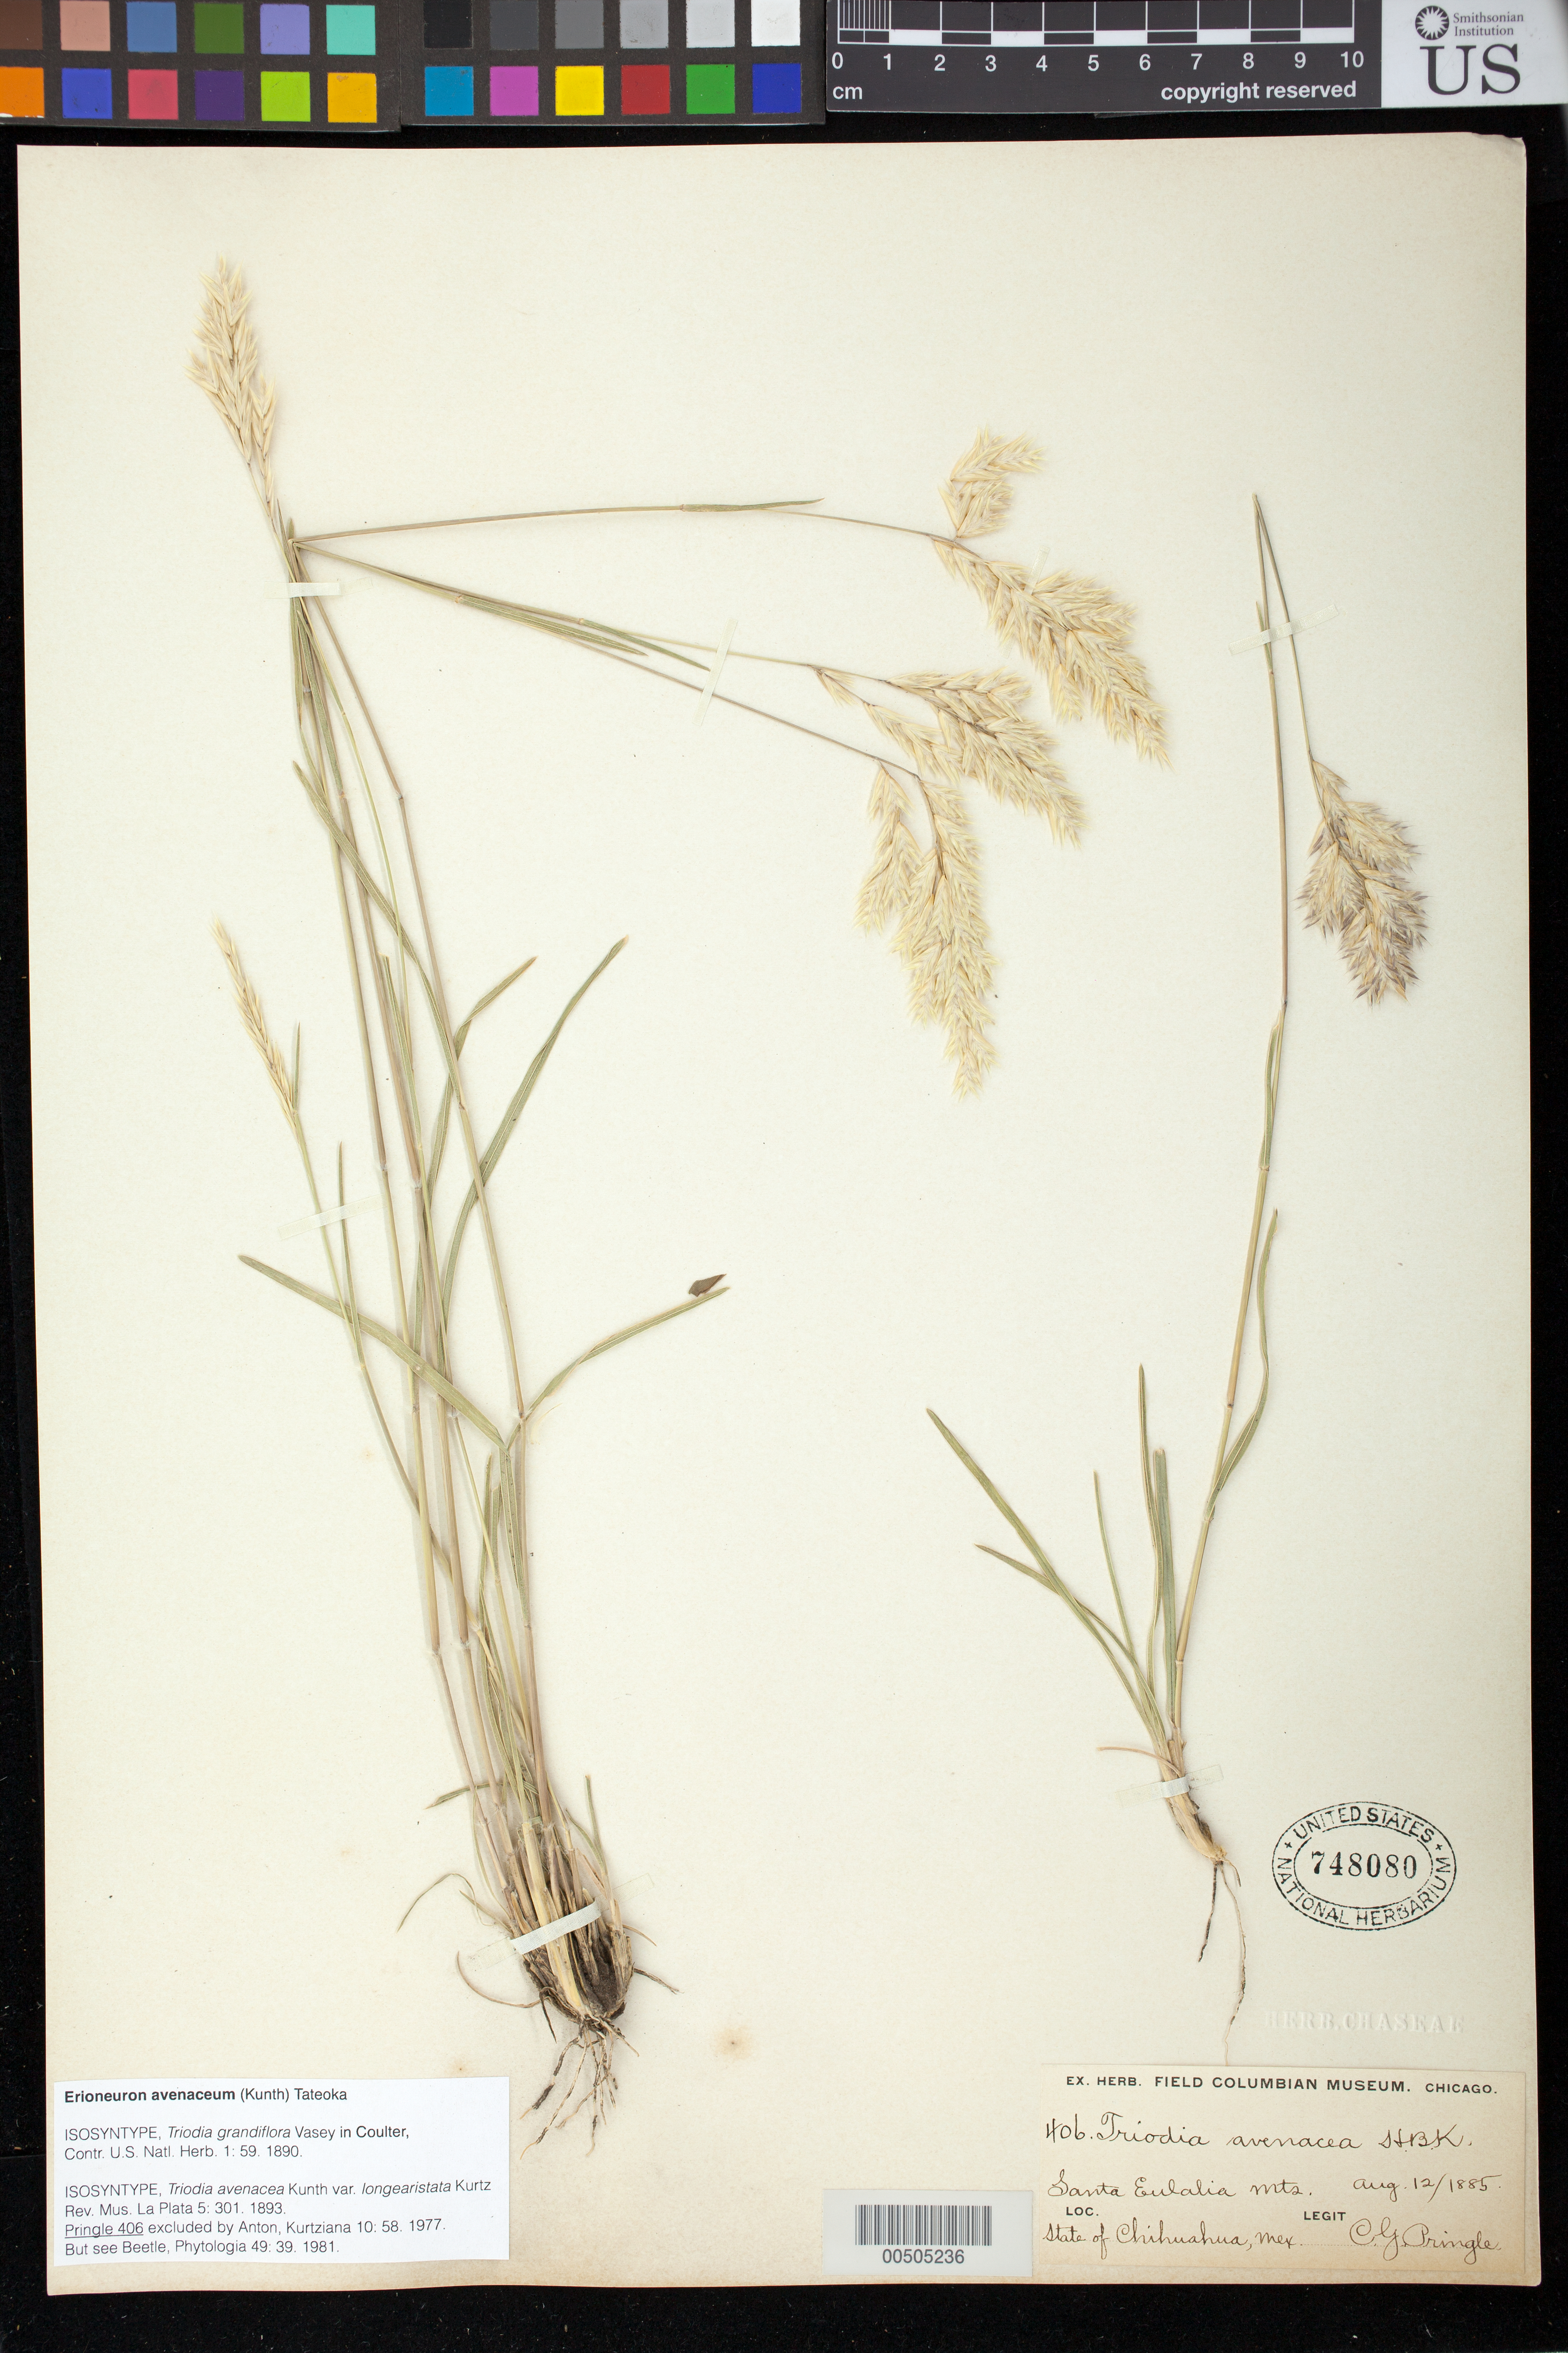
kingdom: Plantae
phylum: Tracheophyta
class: Liliopsida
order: Poales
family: Poaceae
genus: Triodia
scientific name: Triodia grandiflora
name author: Vasey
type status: Isosyntype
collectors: C. G. Pringle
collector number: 406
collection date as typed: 12 Aug 1885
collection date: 1885-08-12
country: Mexico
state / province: Chihuahua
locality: Santa Eulalia Mts.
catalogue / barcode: US 748080